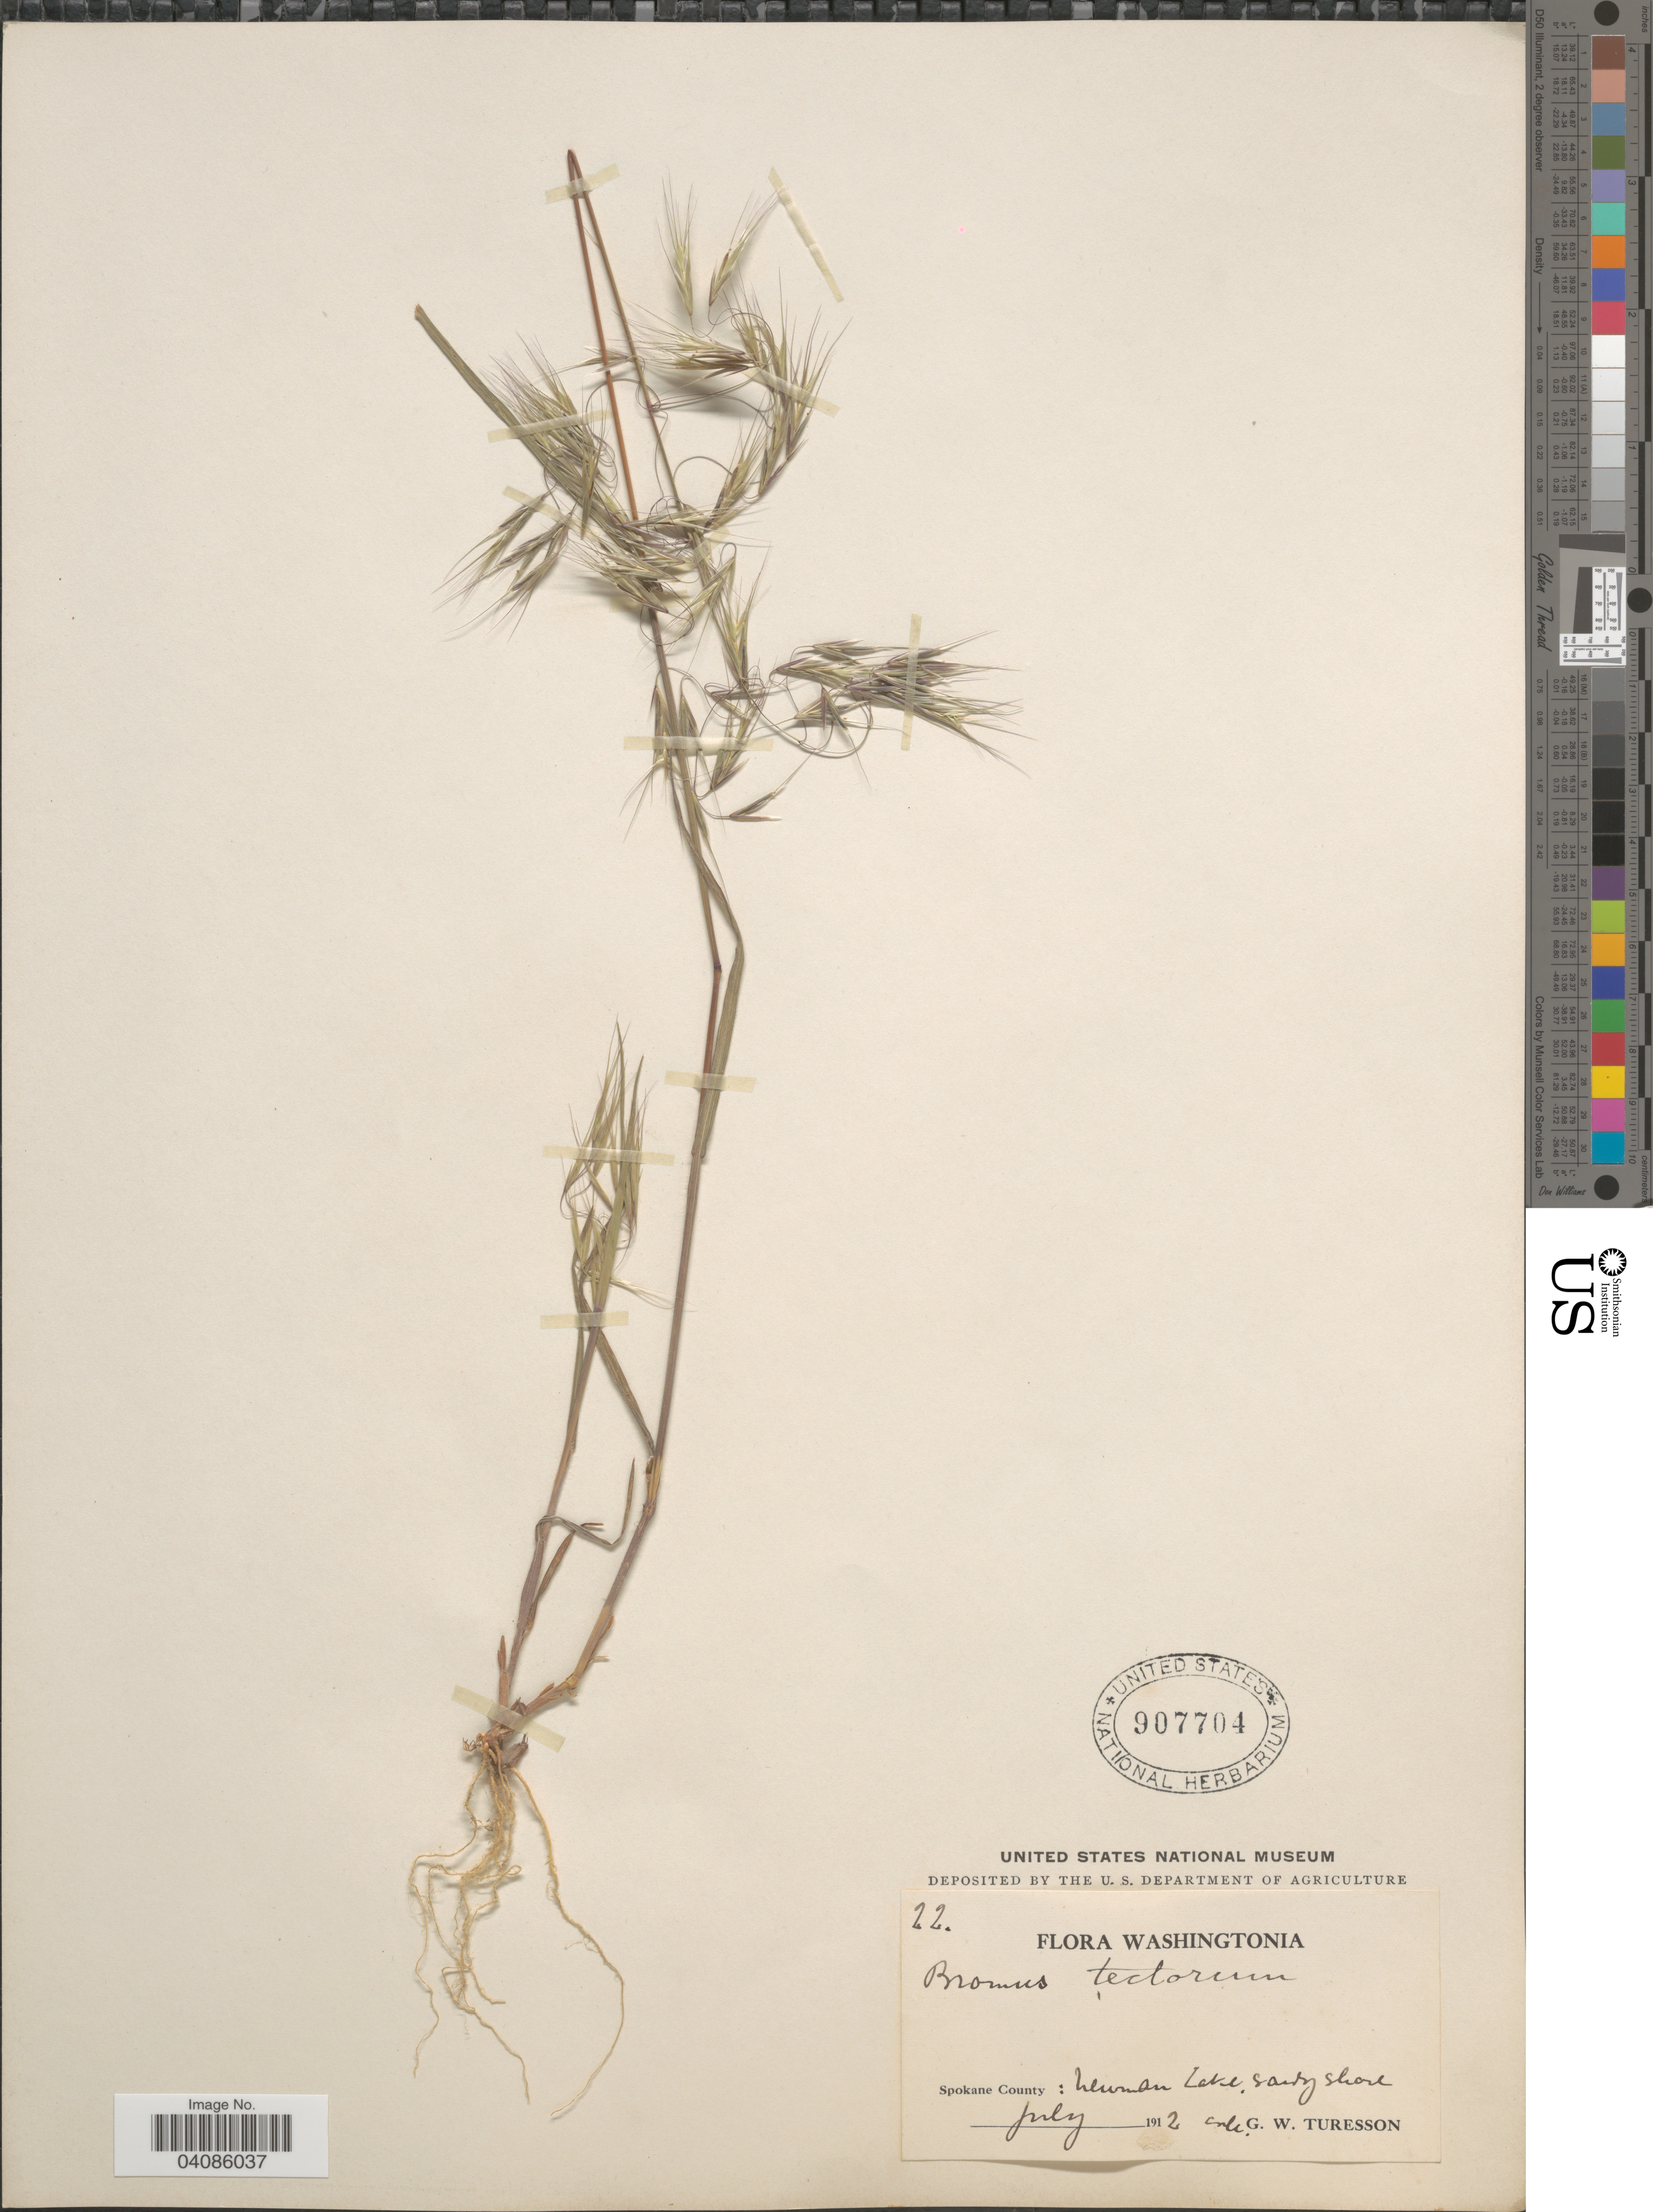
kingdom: Plantae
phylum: Tracheophyta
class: Liliopsida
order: Poales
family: Poaceae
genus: Bromus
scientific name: Bromus tectorum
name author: L.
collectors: G. Turesson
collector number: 22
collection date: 1912-07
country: United States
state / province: Washington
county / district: Spokane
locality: Washingtonia. Spokane County: Newman Lake, sandy shore.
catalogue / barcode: US 907704